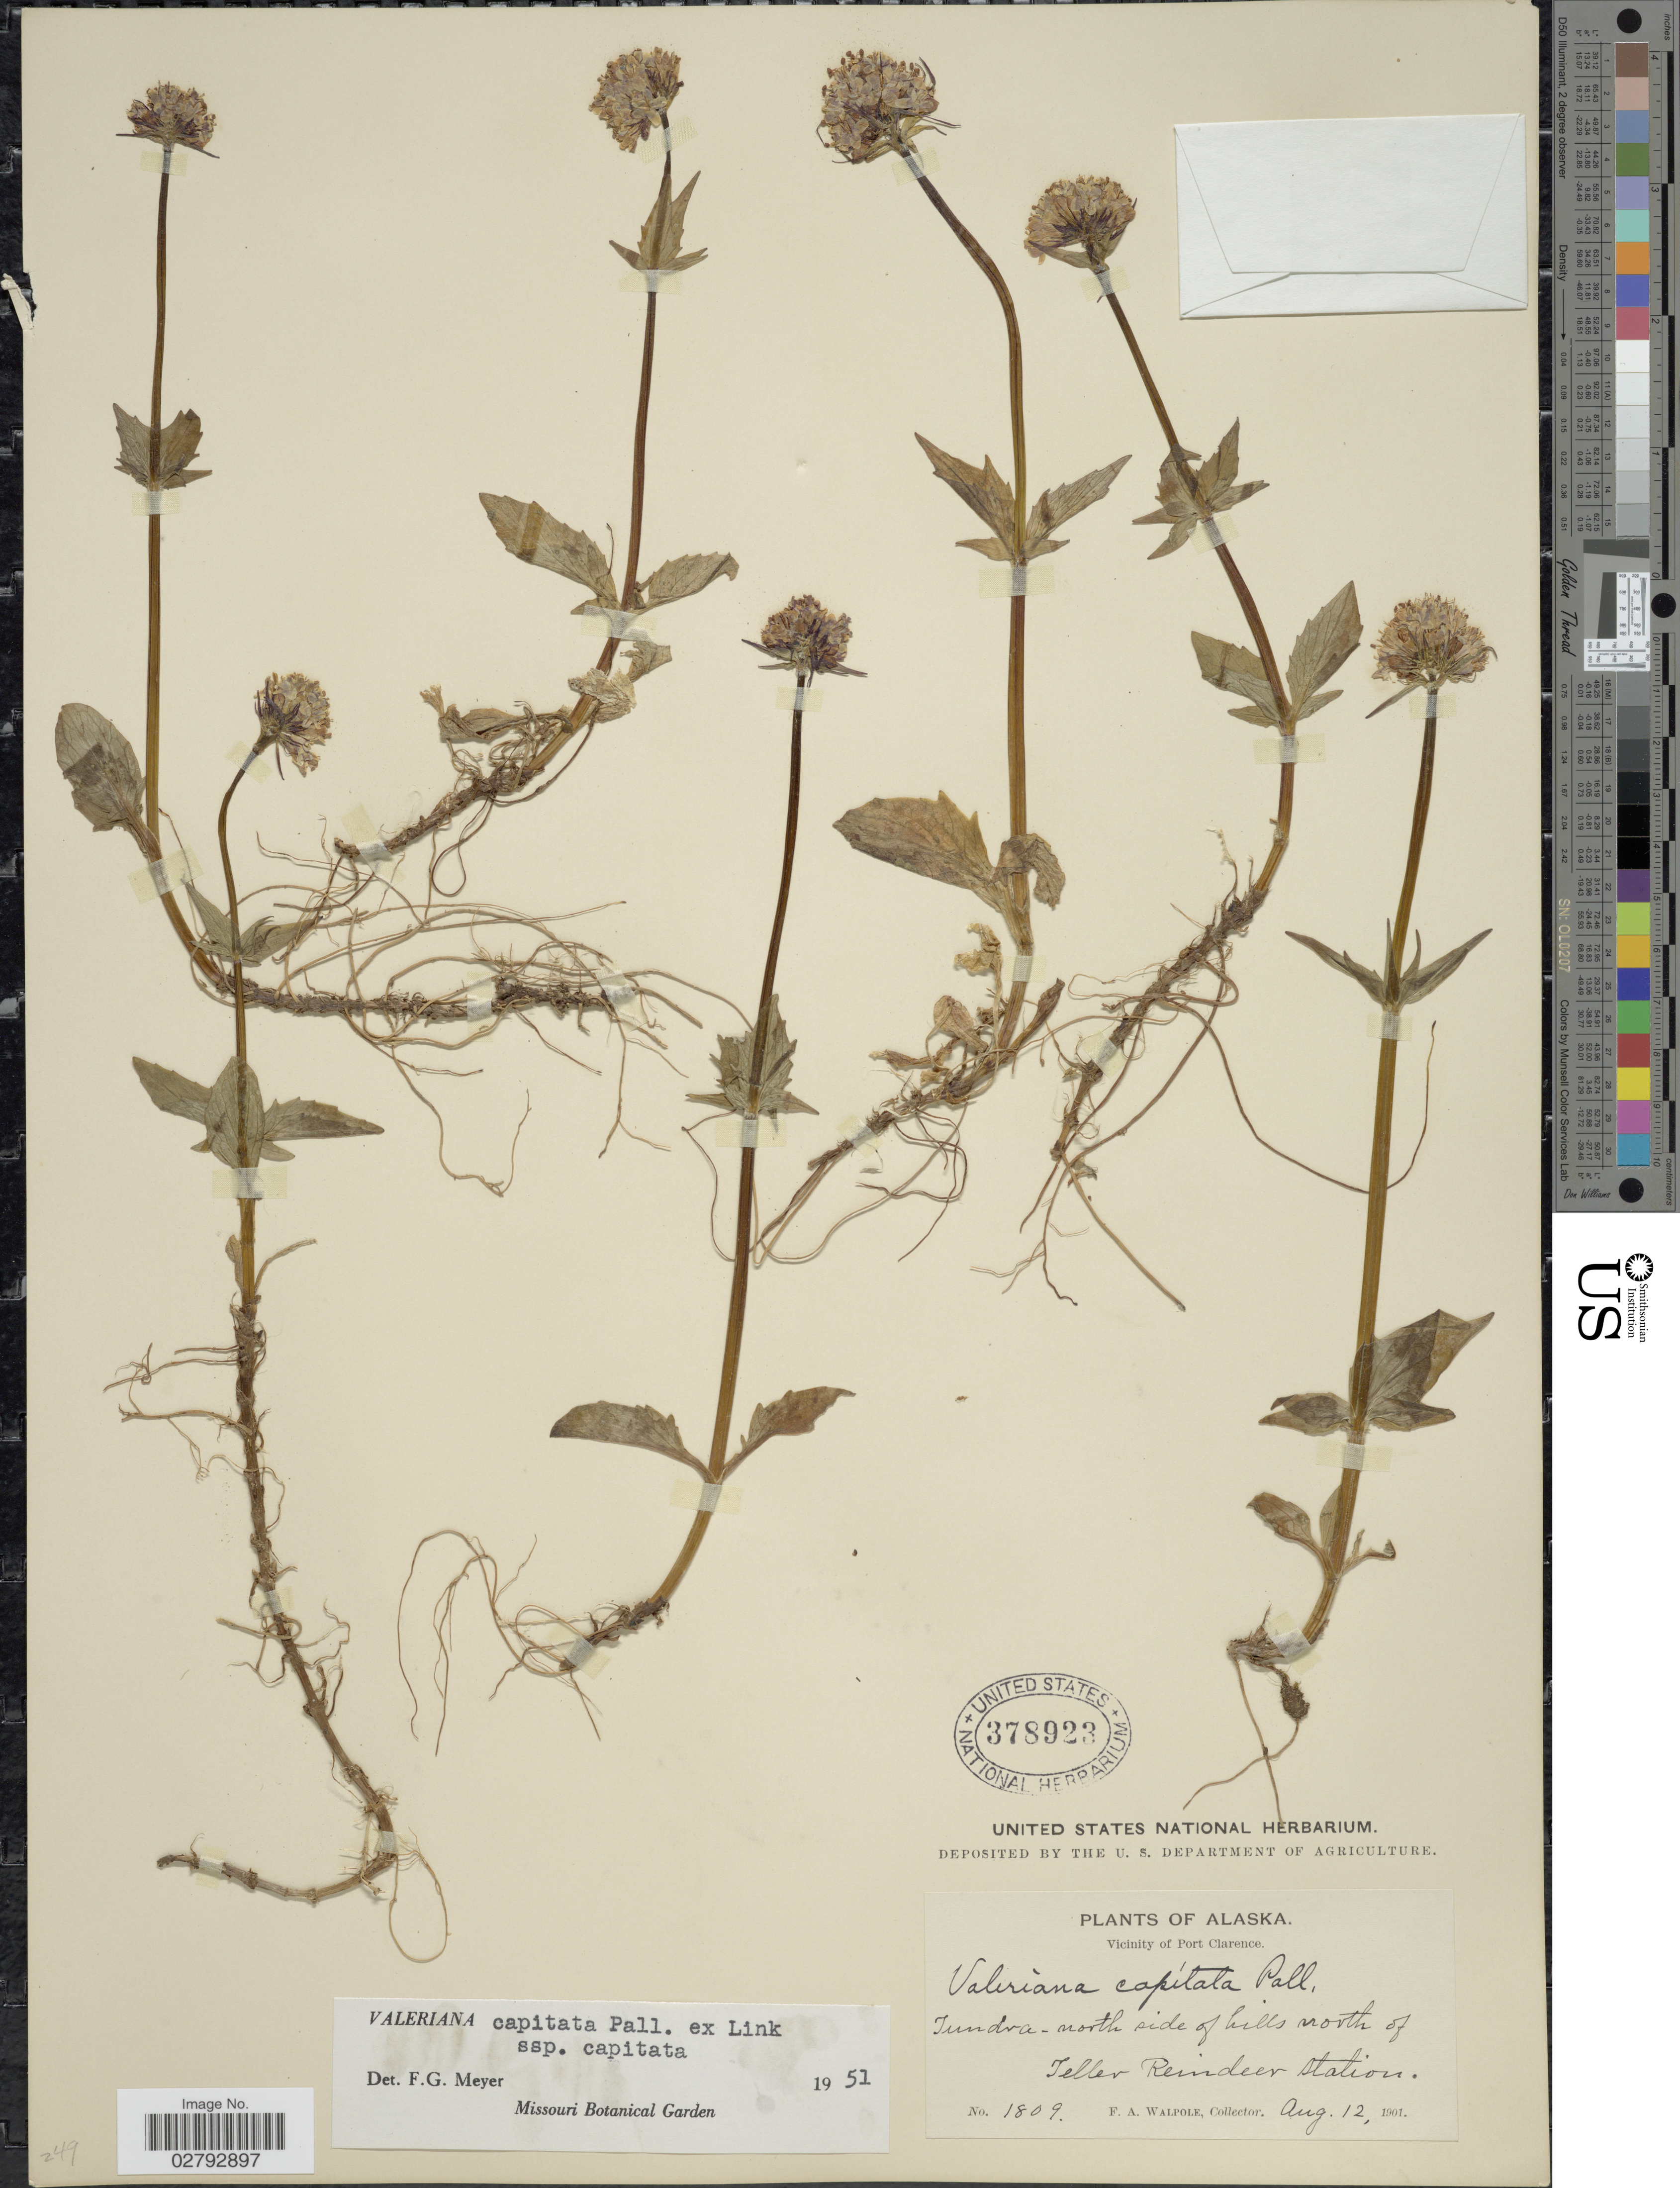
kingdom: Plantae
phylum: Tracheophyta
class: Magnoliopsida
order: Dipsacales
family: Caprifoliaceae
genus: Valeriana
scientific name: Valeriana capitata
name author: Link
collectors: F. Walpole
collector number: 1809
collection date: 1901-08-12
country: United States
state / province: Alaska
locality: Vicinity of Port Clarence. Tundra-north side of hills north of Teller Reindeer Station.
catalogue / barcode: US 378923